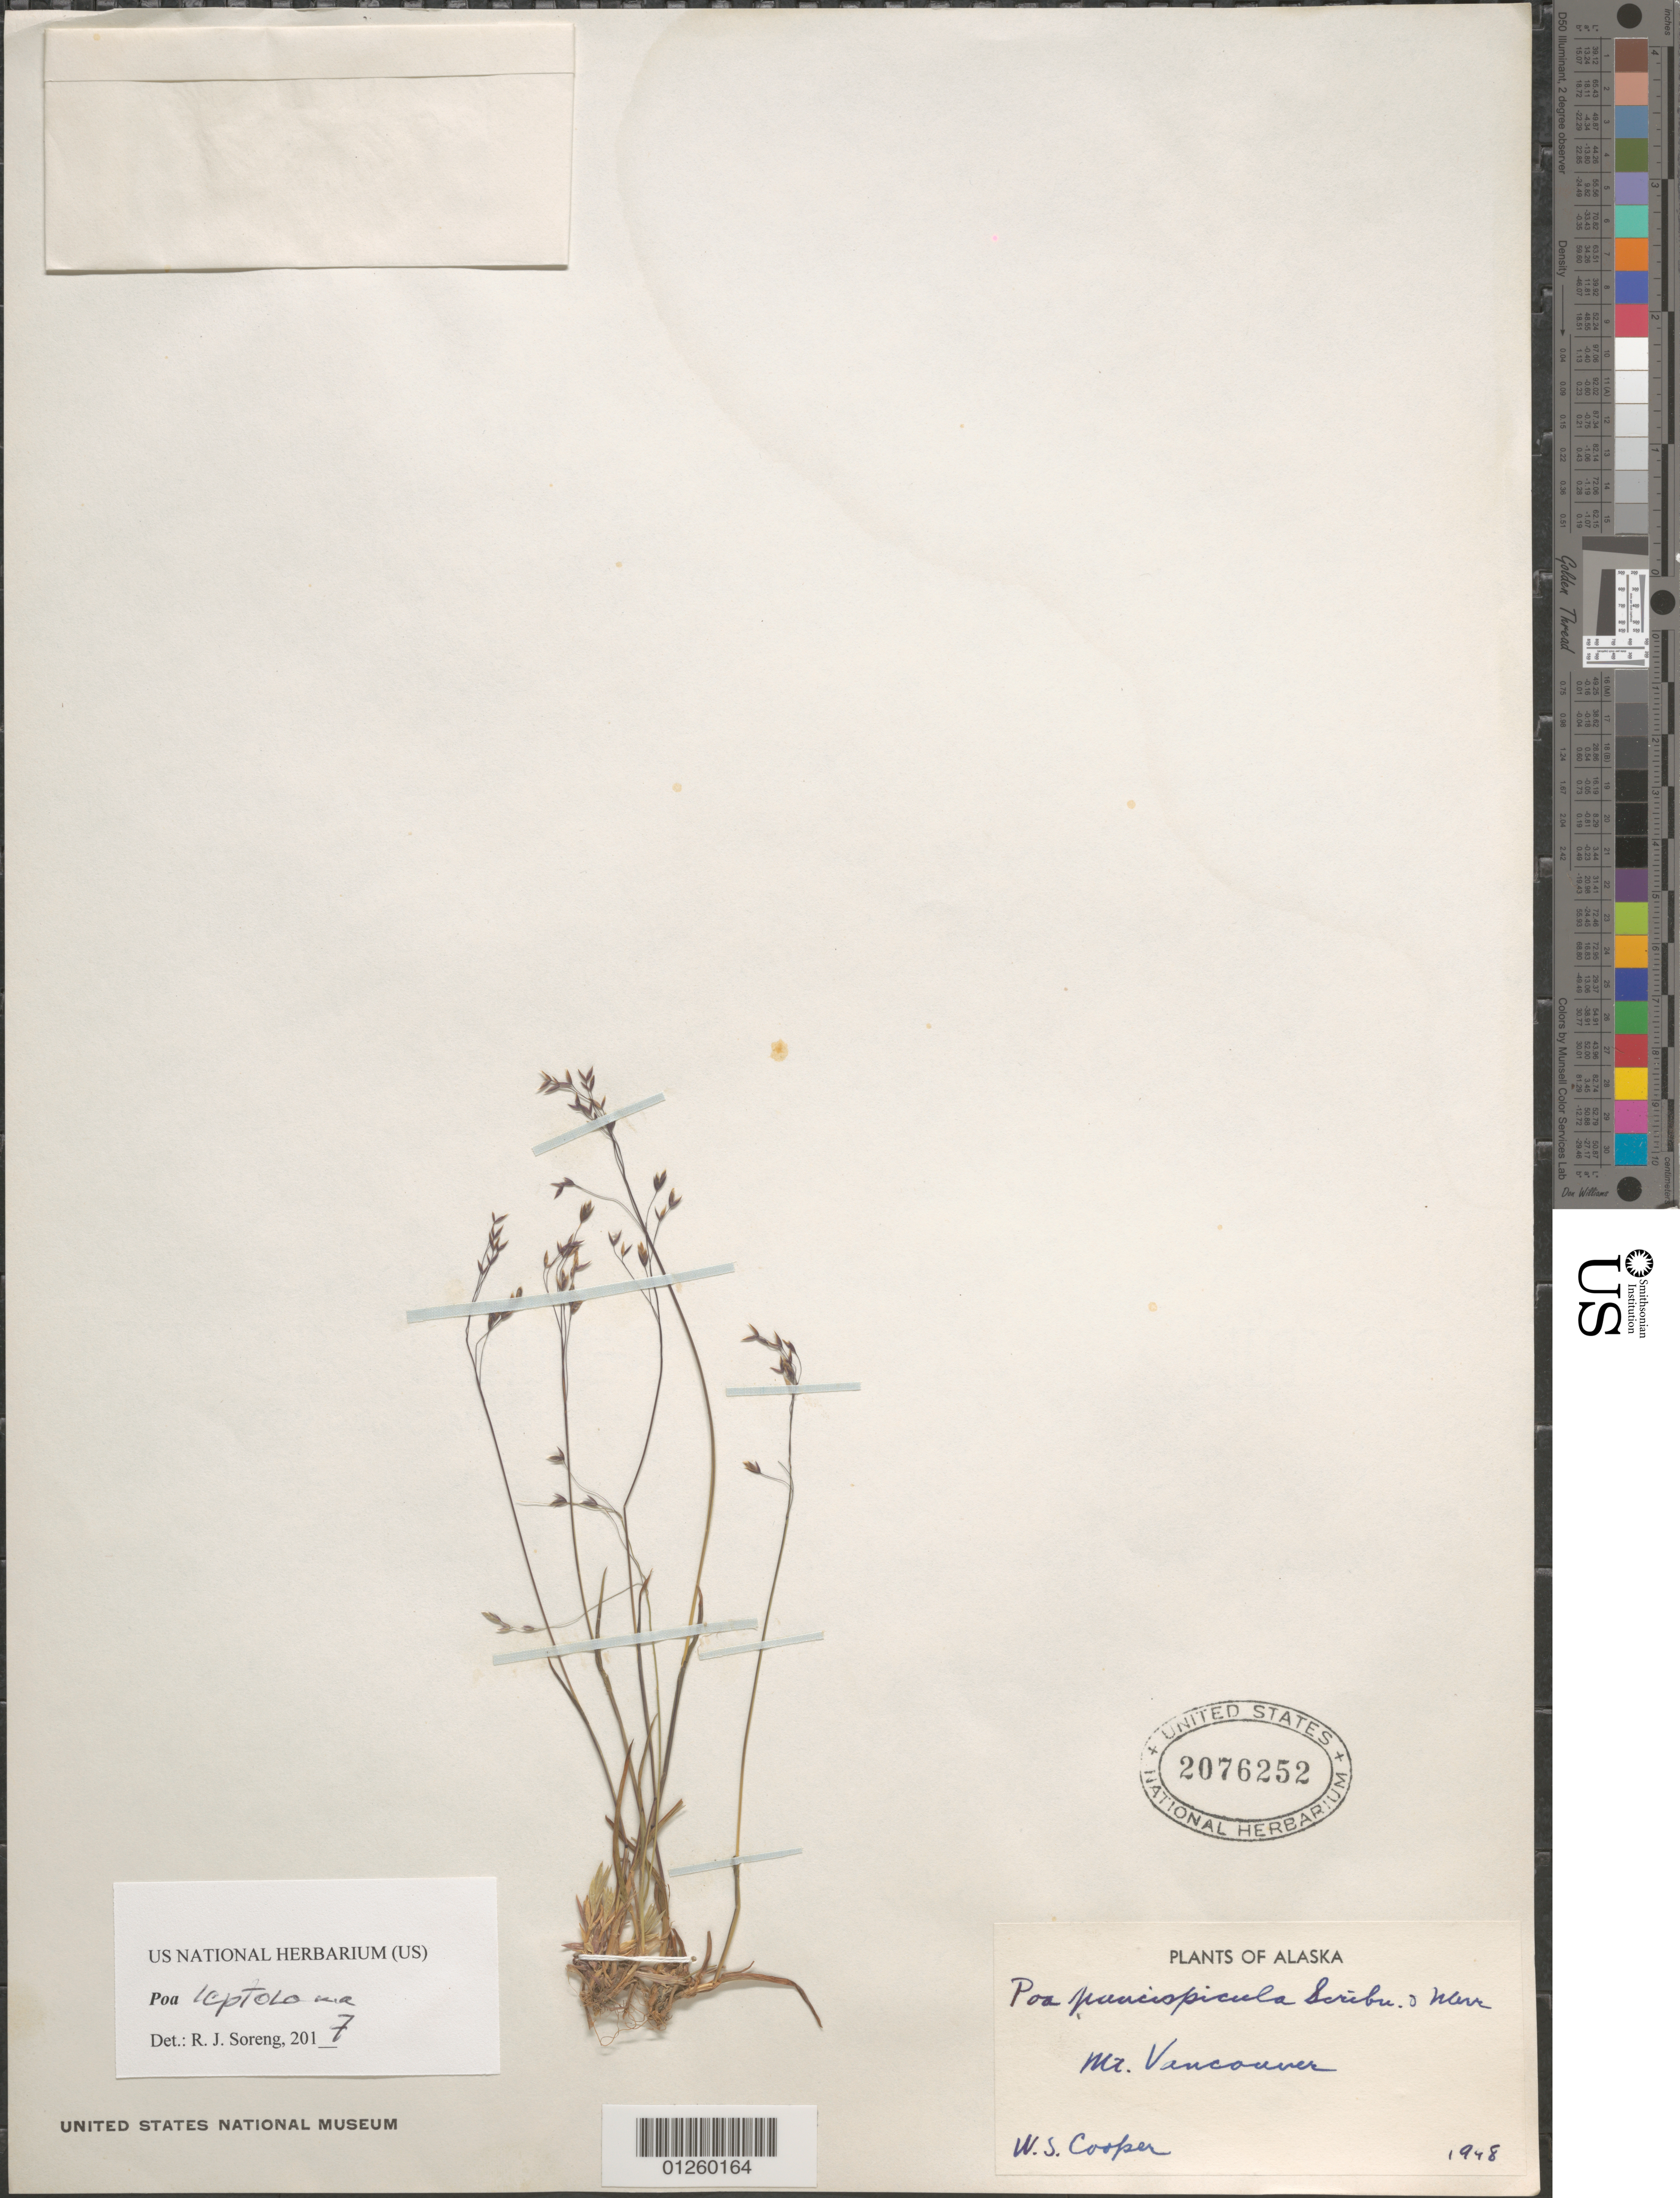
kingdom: Plantae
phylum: Tracheophyta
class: Liliopsida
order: Poales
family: Poaceae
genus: Poa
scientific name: Poa leptocoma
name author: Trin.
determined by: Soreng, Robert J., Research Associate (BOT), Smithsonian Institution - National Museum of Natural History (UNITED STATES)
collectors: W. Cooper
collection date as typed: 1948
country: United States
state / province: Alaska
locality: Mt. Vancouver.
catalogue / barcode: US 2076252